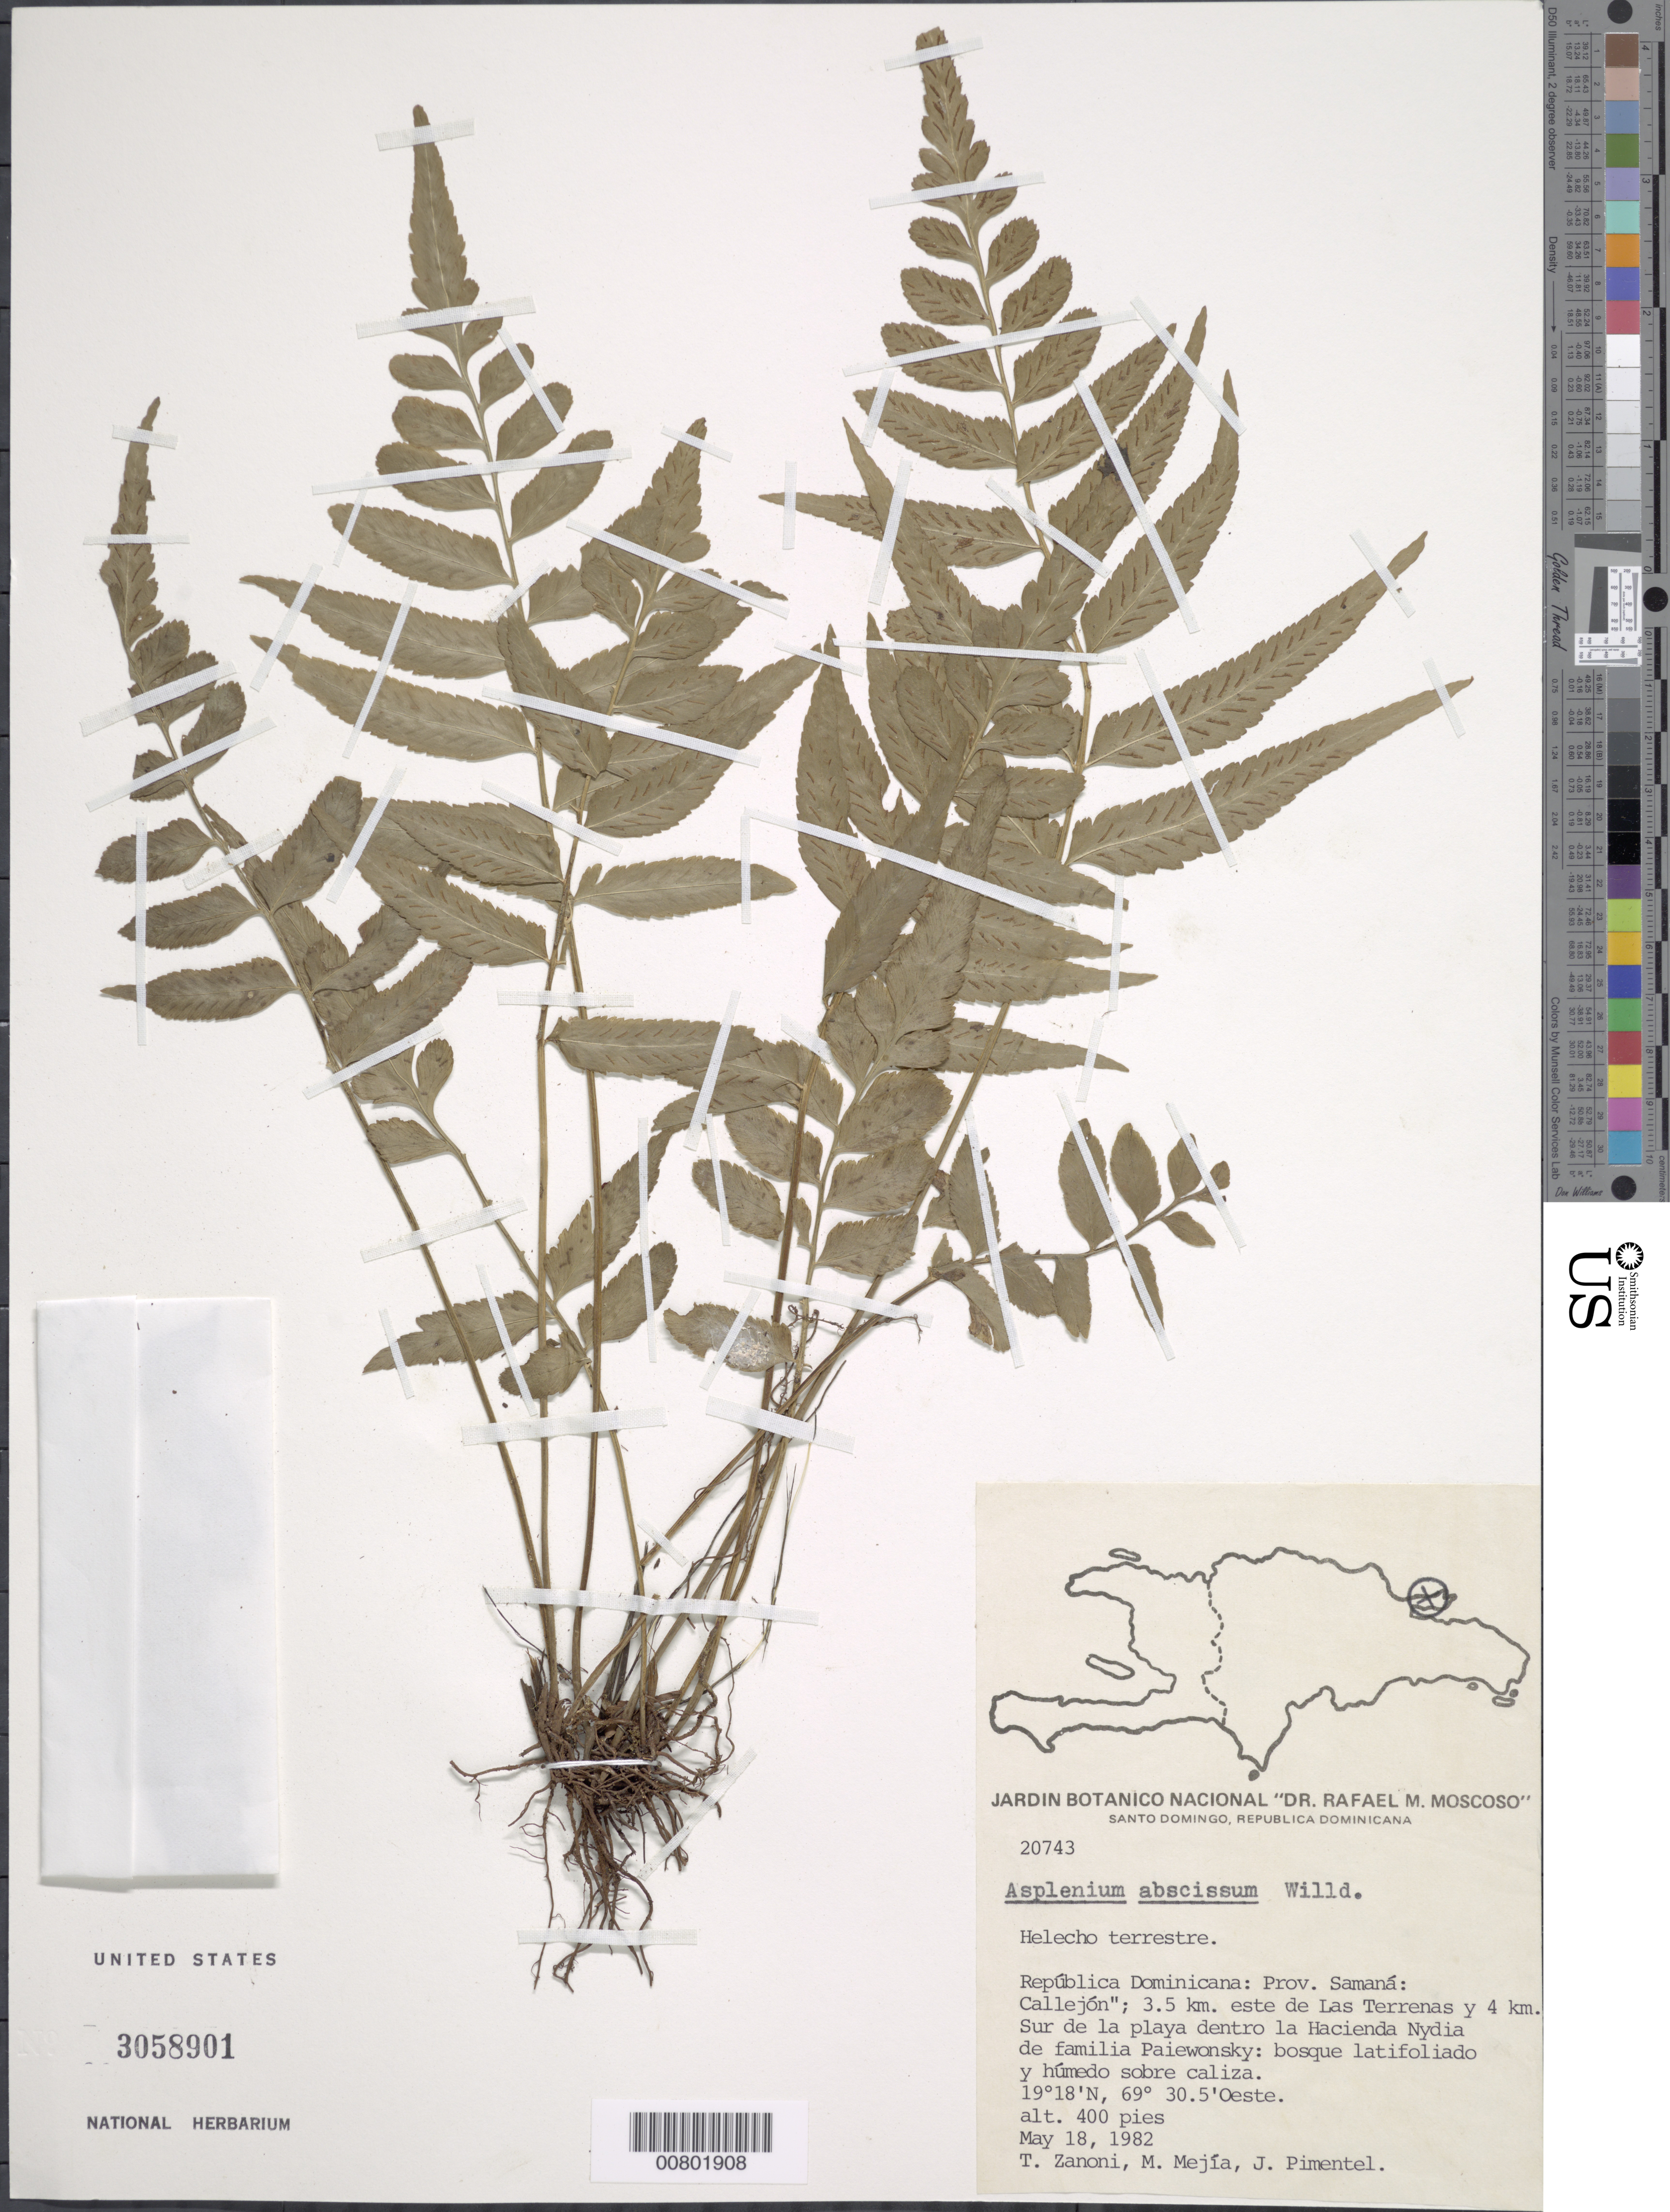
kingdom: Plantae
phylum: Tracheophyta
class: Polypodiopsida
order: Polypodiales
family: Aspleniaceae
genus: Asplenium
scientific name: Asplenium abscissum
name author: Willd.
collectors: T. A. Zanoni, M. Mejia & J. Pimentel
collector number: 20743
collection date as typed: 18 May 1982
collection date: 1982-05-18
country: Dominican Republic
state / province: Samana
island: Hispaniola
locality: Callejón, 3.5 km E de Las Terrenas y 4 km S de la playa dentro la Hacienda Nydia de familia Paiewonsky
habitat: Bosque latifoliado y húmedo sobre caliza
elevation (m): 122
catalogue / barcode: US 3058901